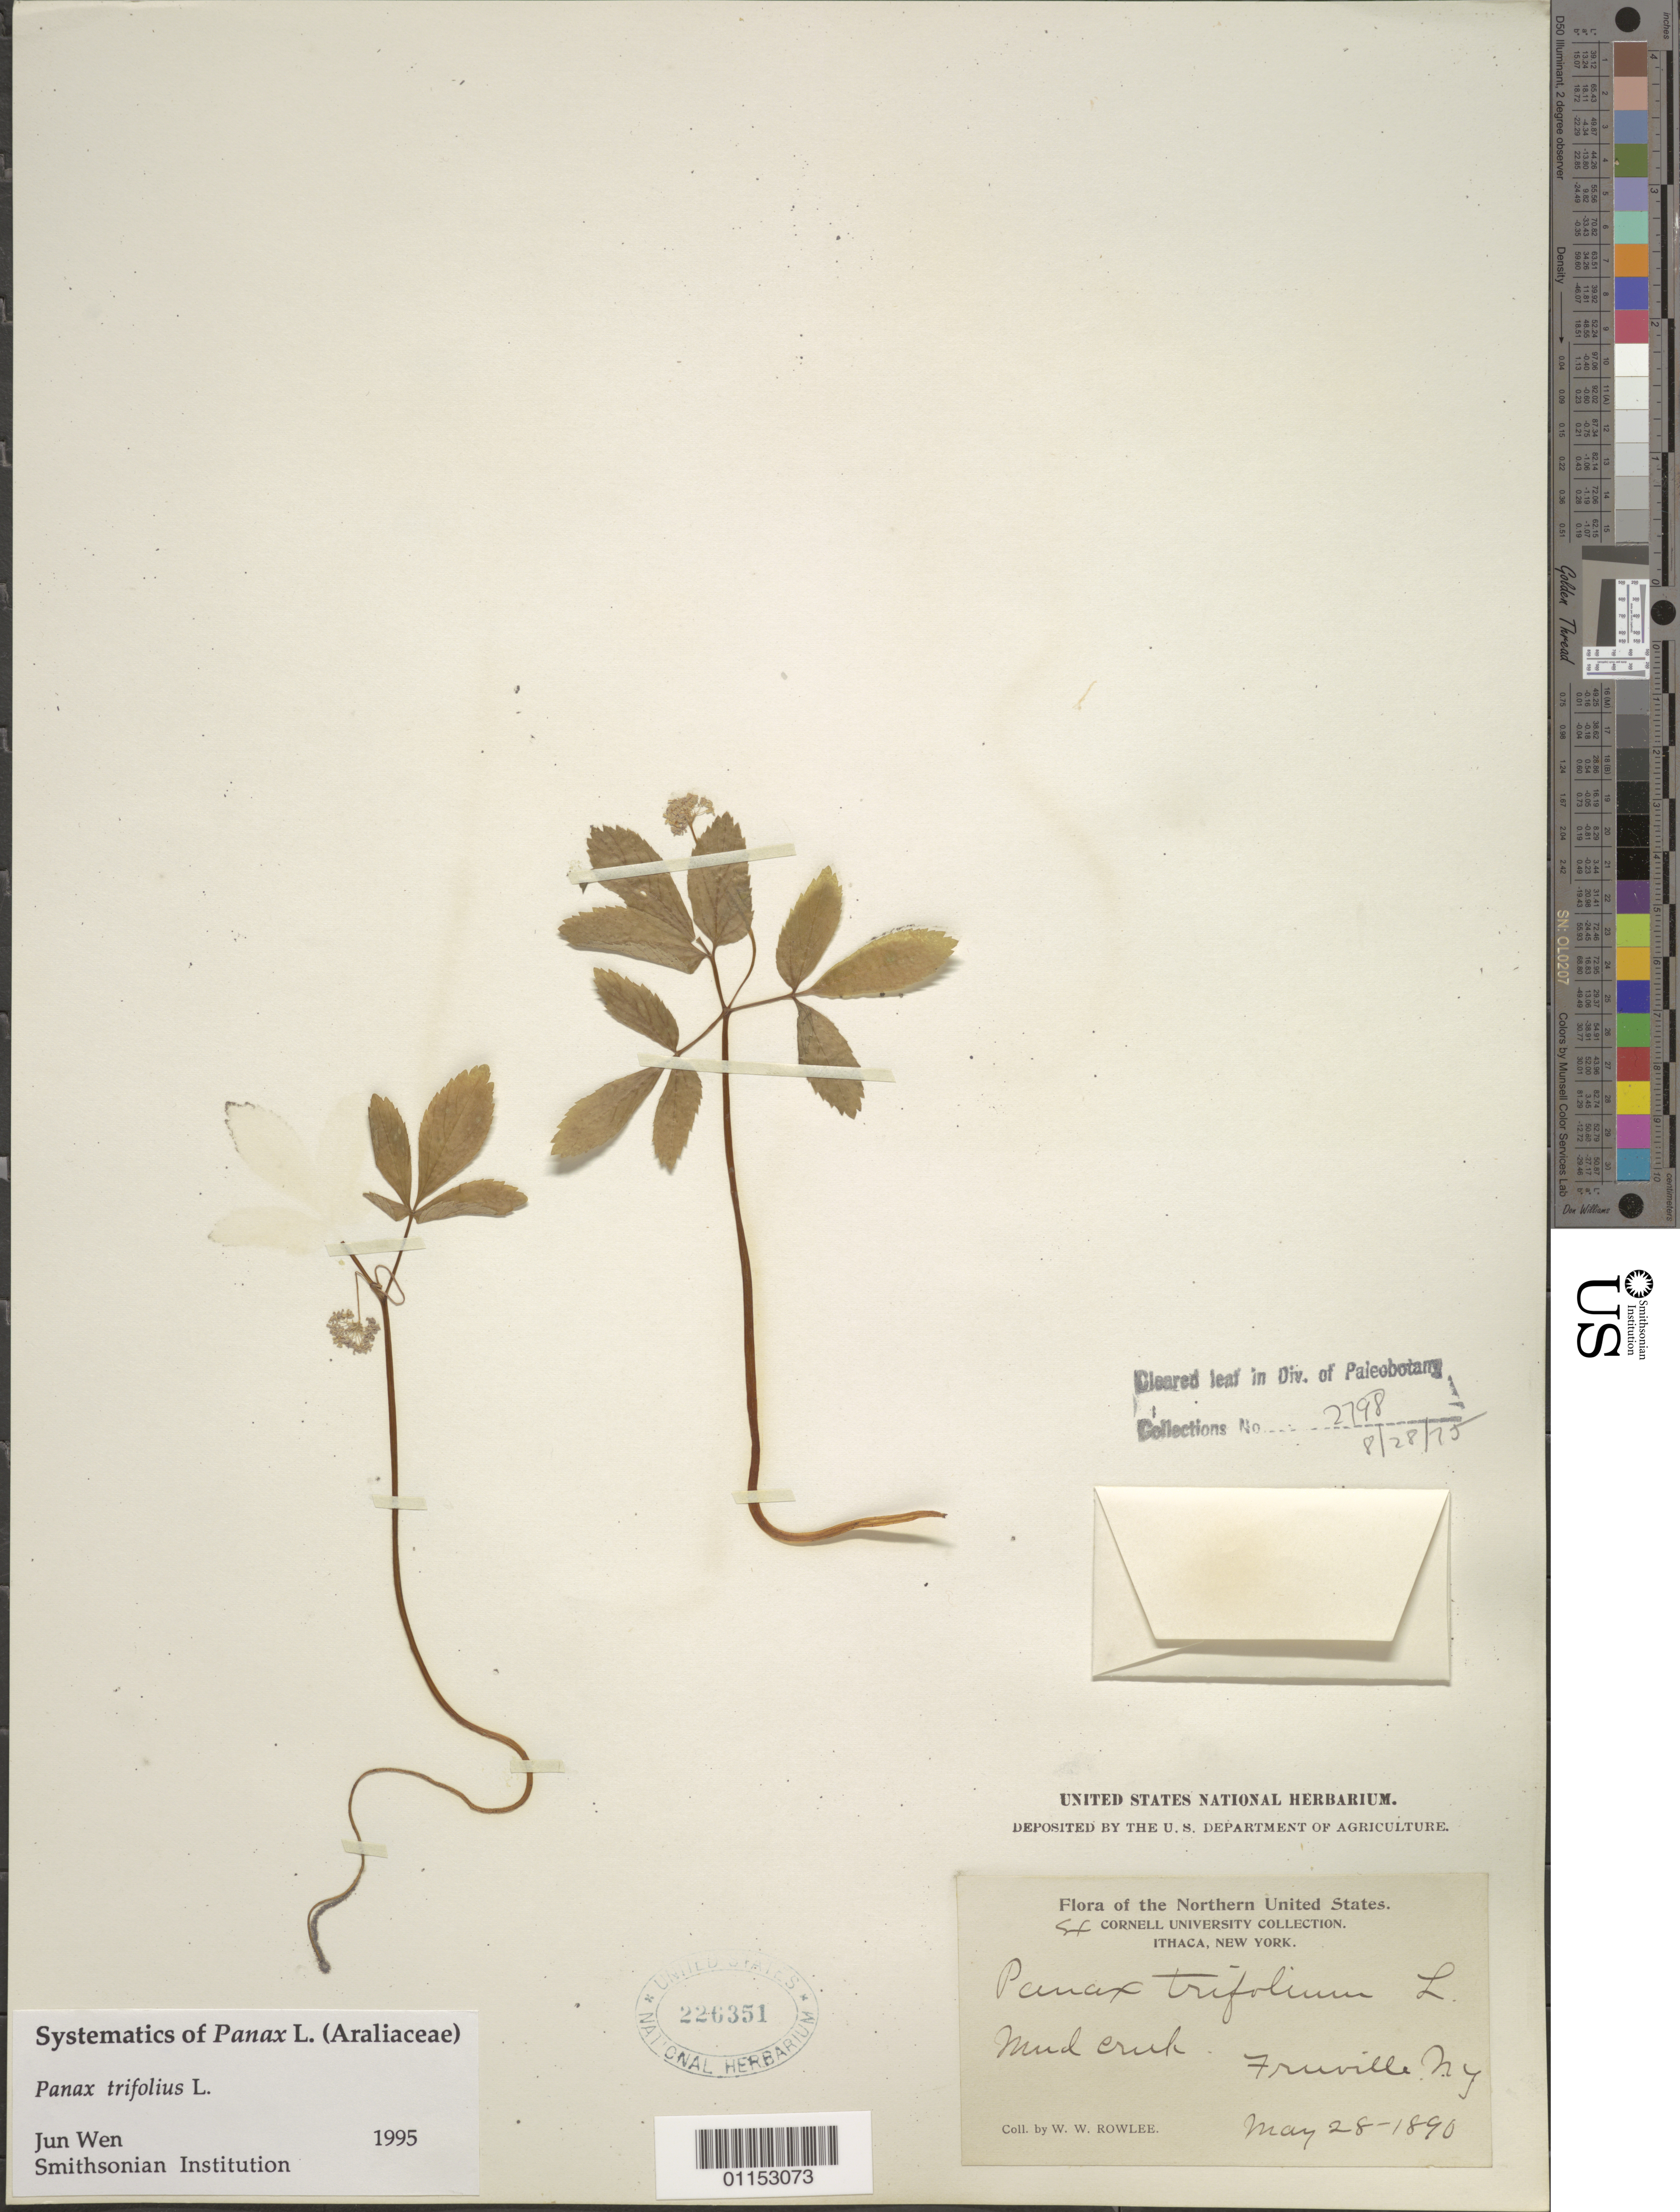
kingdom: Plantae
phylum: Tracheophyta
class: Magnoliopsida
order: Apiales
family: Araliaceae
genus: Panax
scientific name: Panax trifolius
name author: L.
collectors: W. W. Rowlee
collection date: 1890-05-28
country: United States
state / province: New York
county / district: Tompkins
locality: Freeville.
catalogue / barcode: US 226351